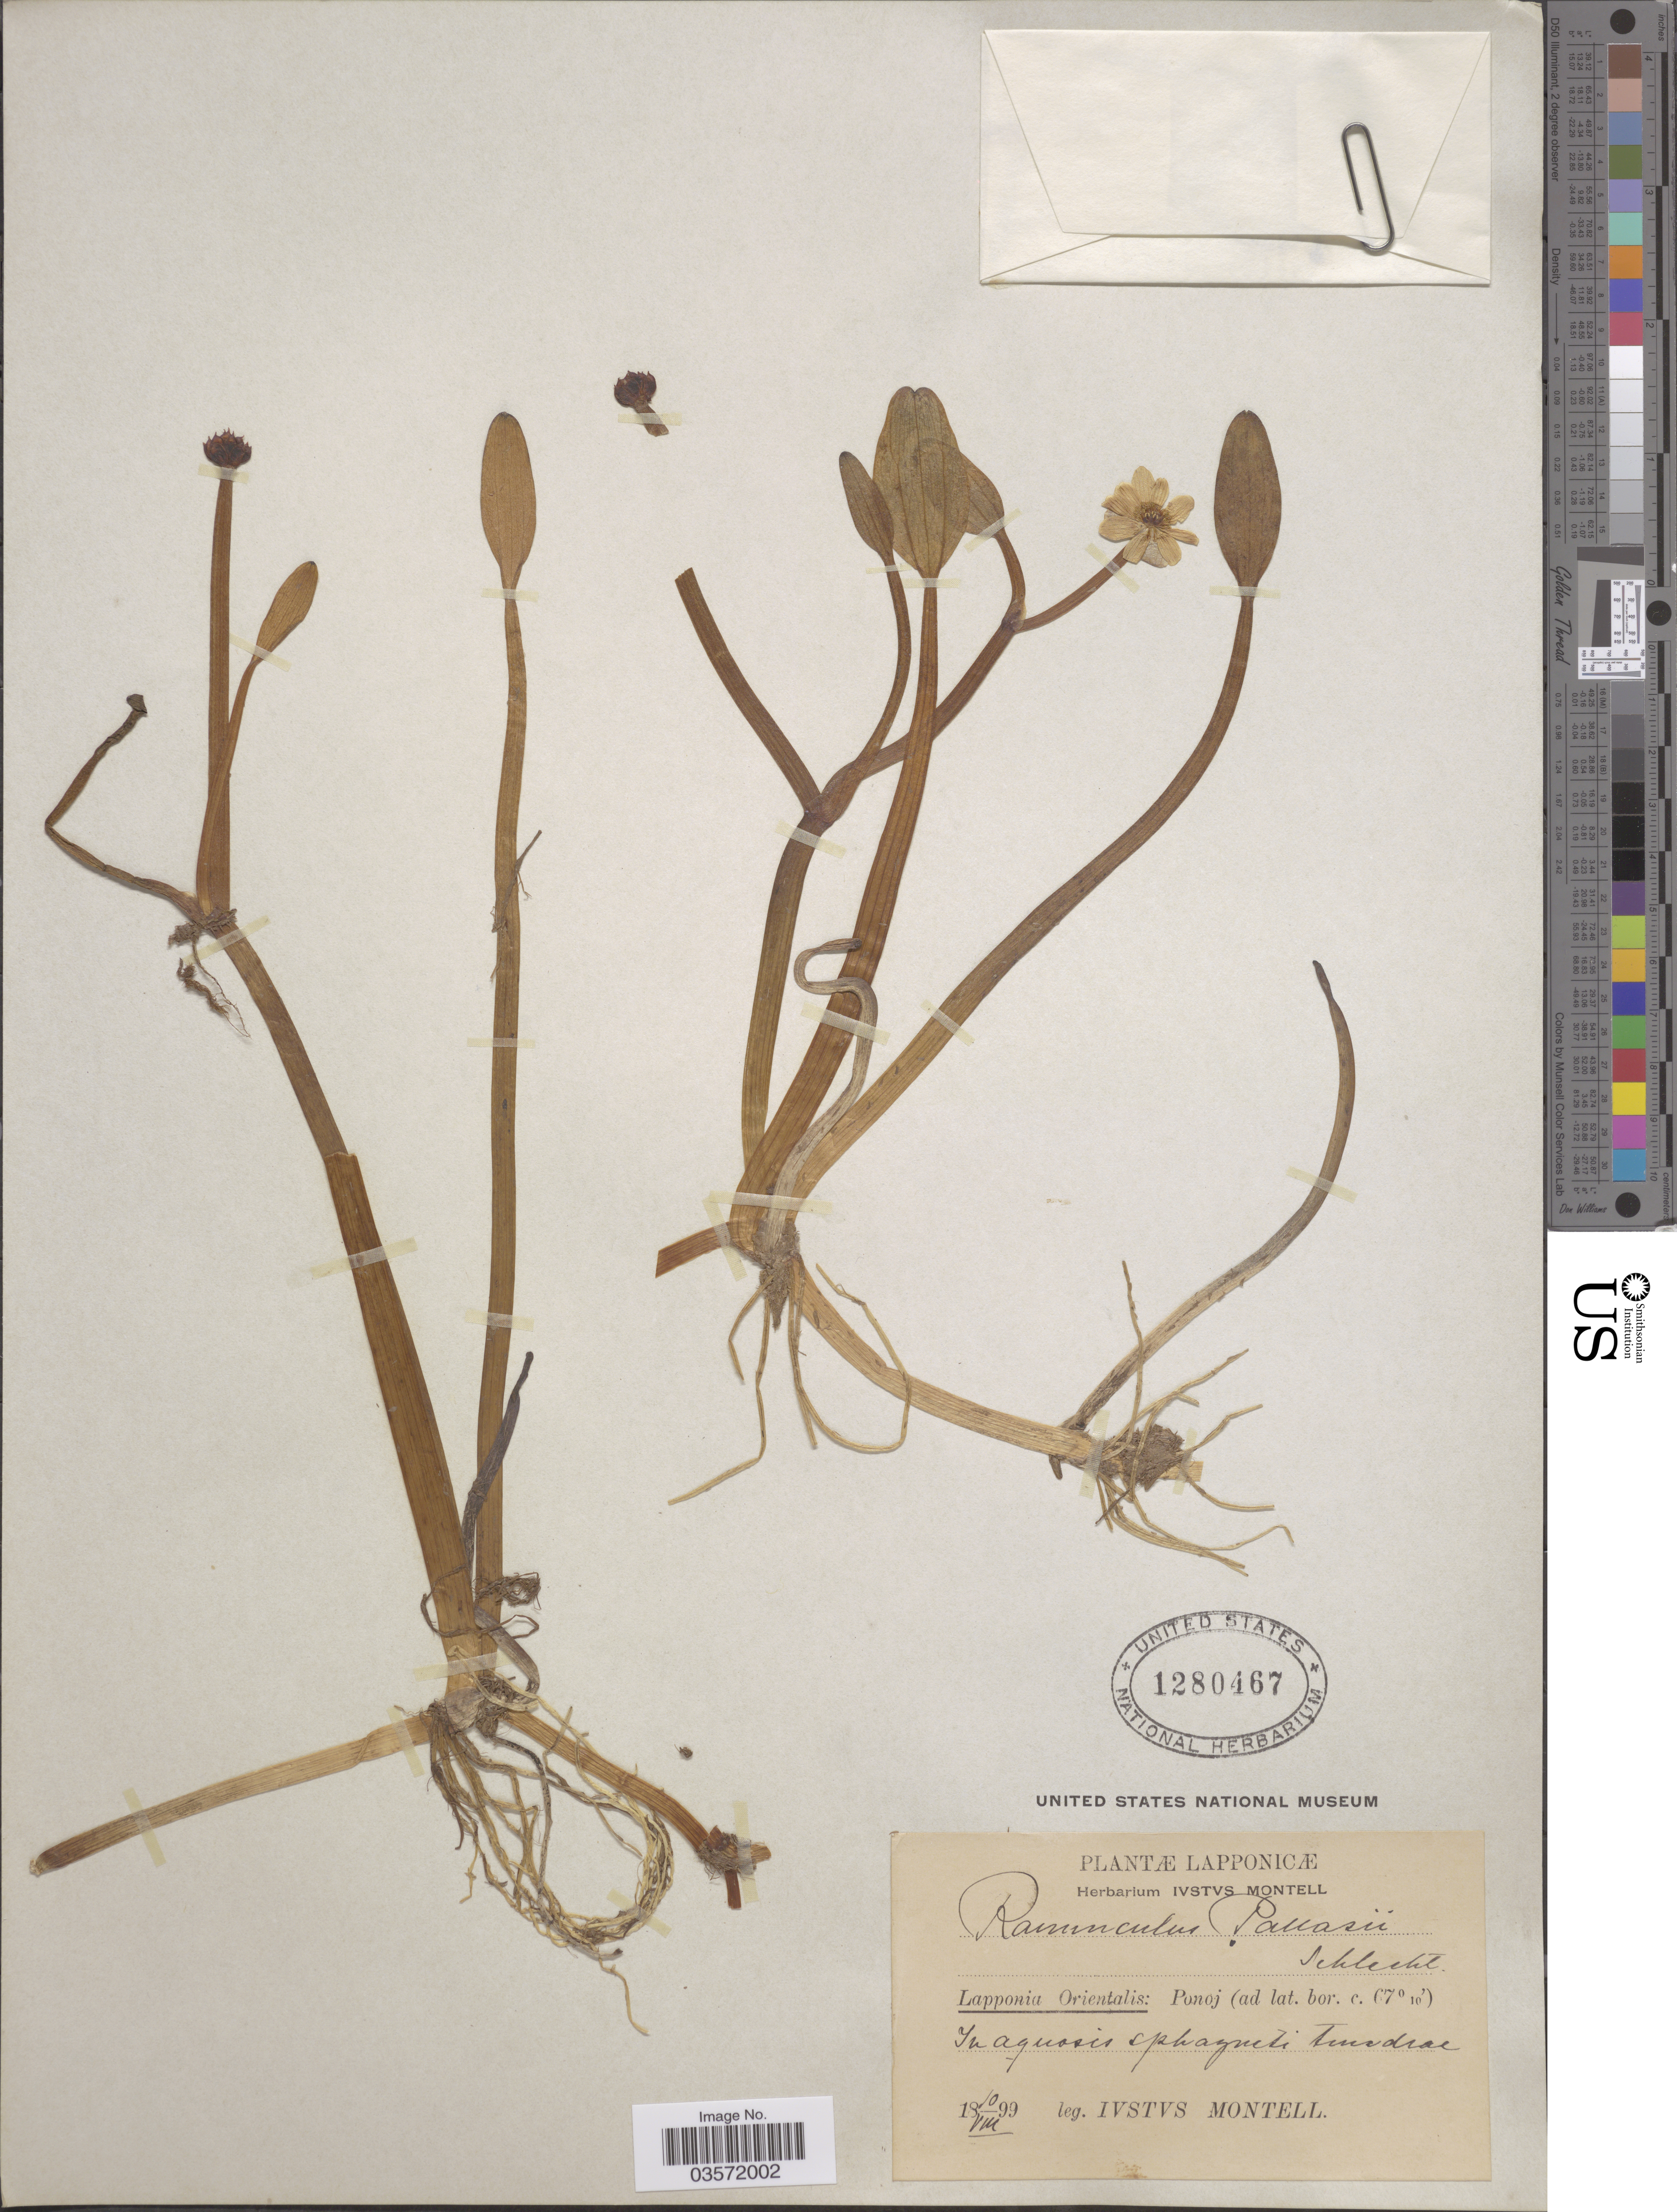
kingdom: Plantae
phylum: Tracheophyta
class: Magnoliopsida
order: Ranunculales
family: Ranunculaceae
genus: Ranunculus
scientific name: Ranunculus pallasii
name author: Schltdl.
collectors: I. Montell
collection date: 1899-08-10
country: Russian Federation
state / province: Murmansk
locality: Lapponia Orientalis: Ponoj. In aquasis sphagneti tunedrae.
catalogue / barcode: US 1280467